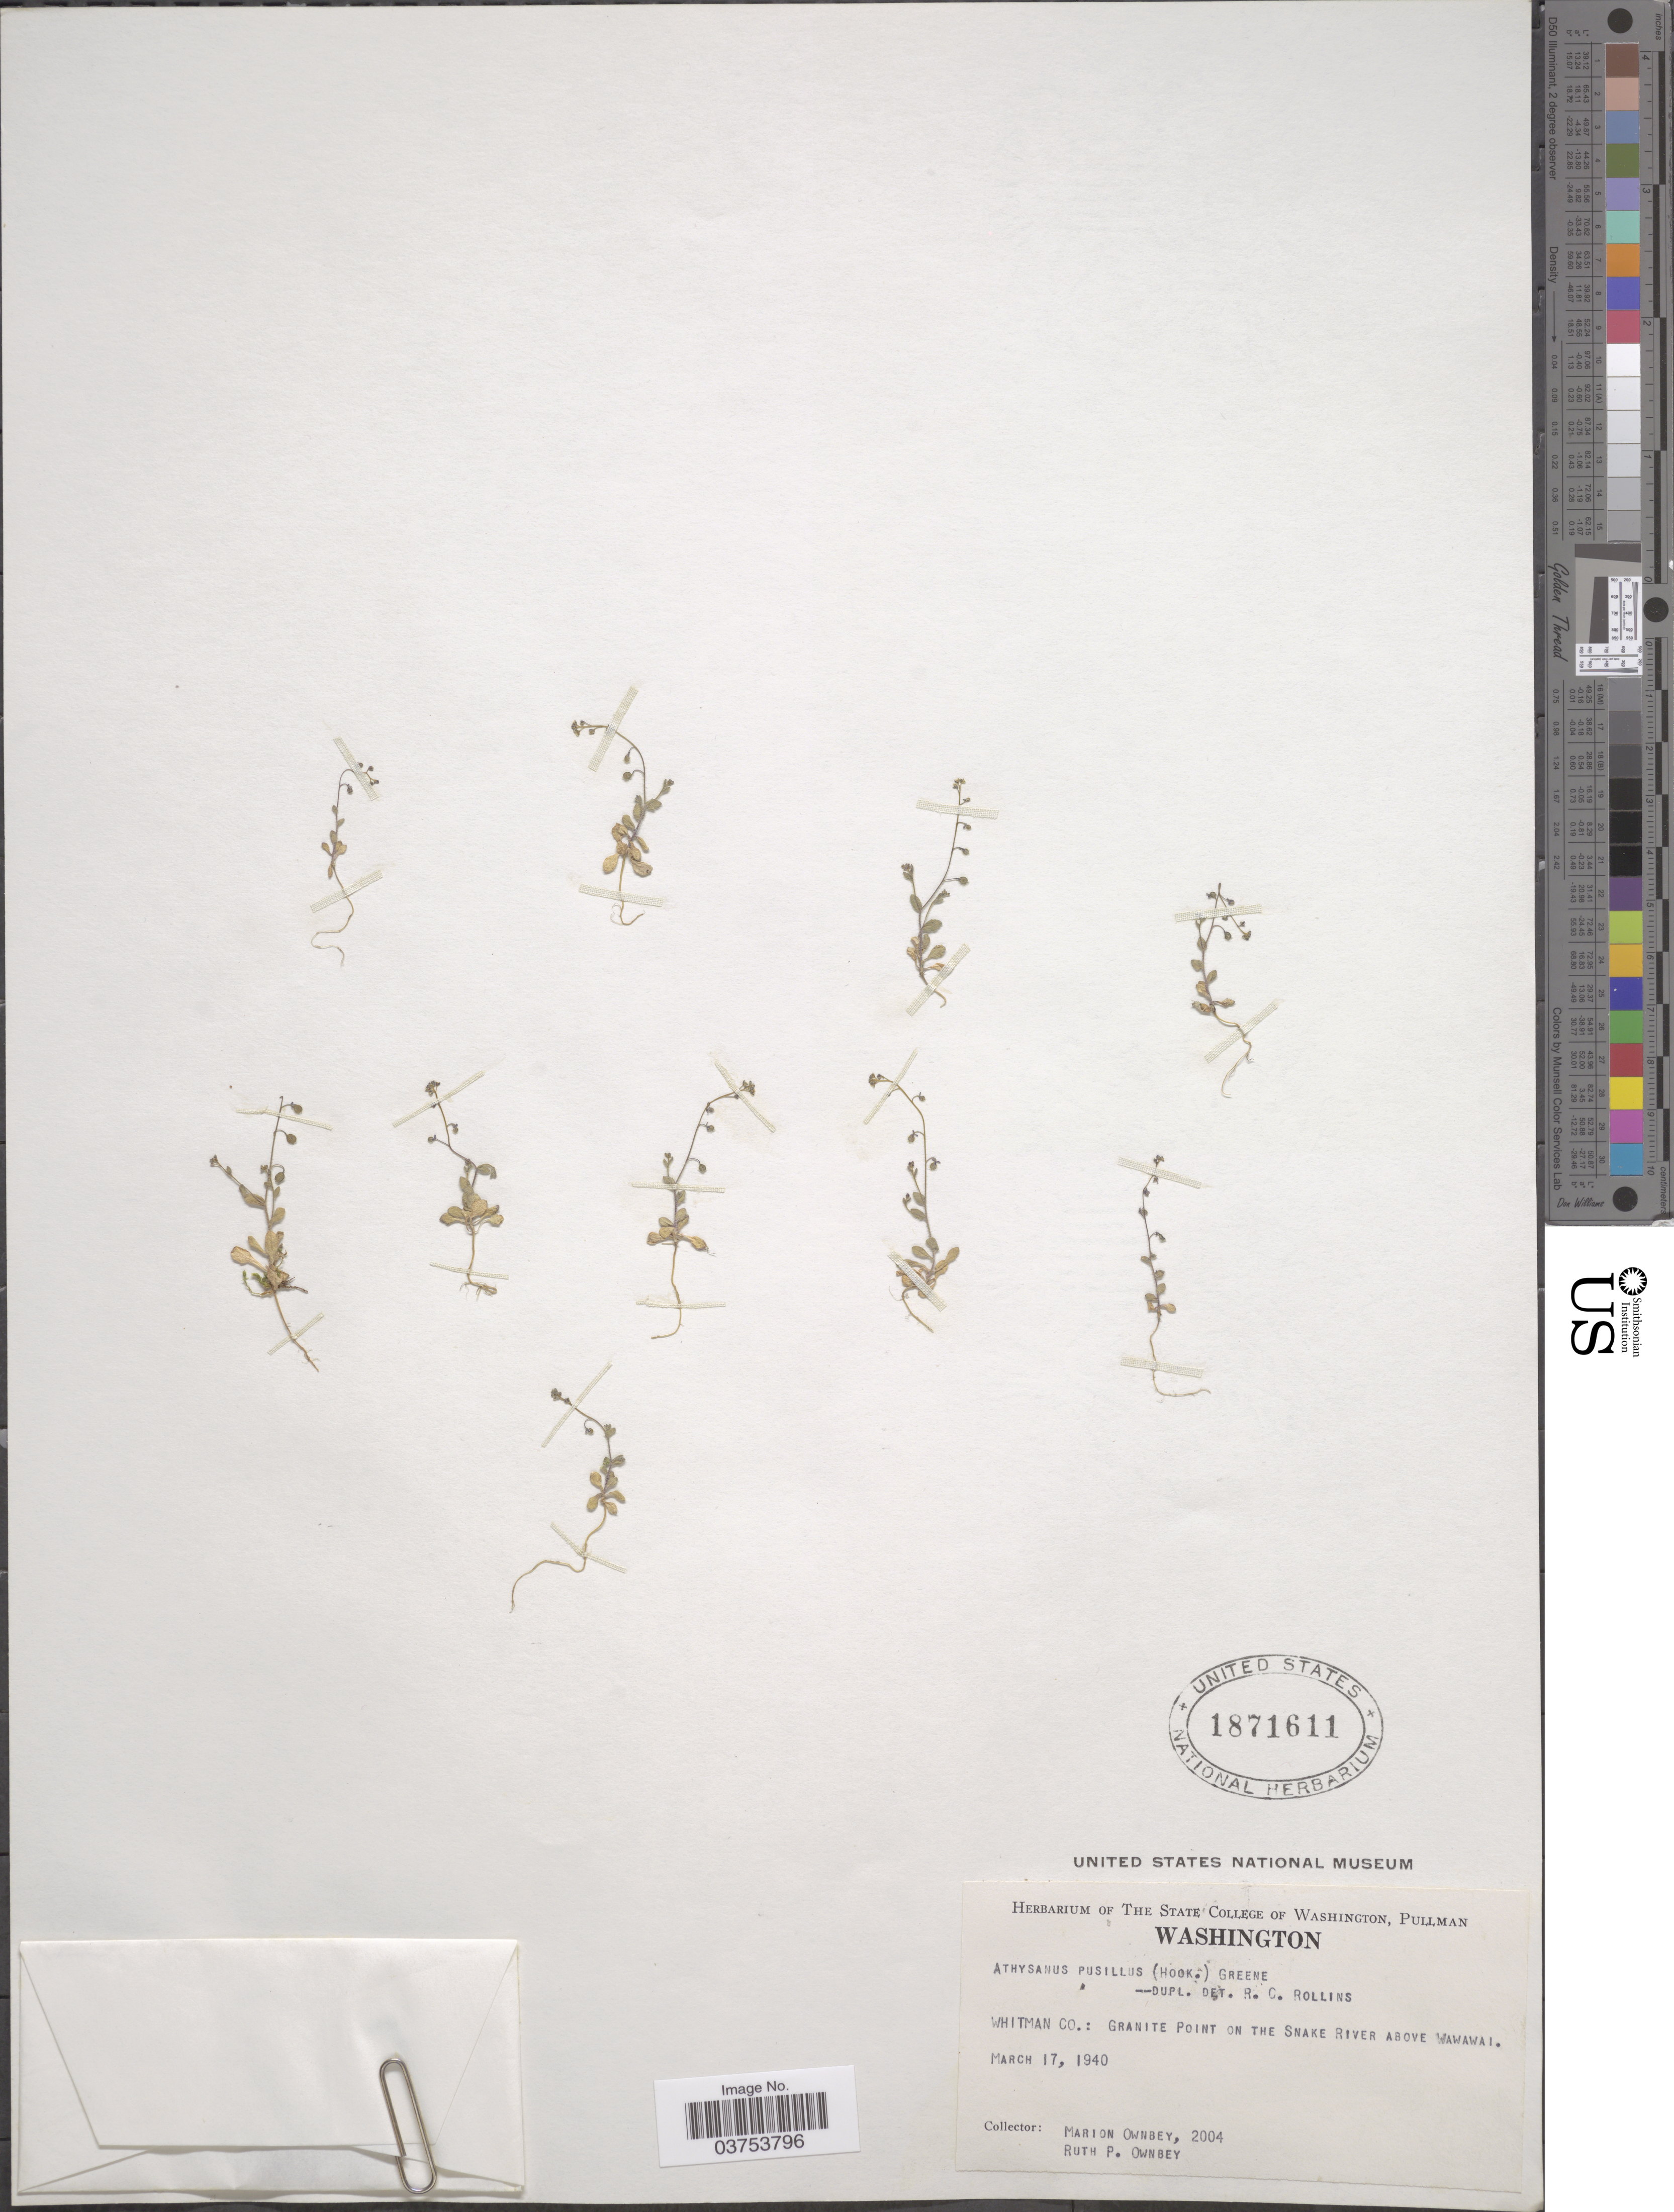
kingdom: Plantae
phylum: Tracheophyta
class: Magnoliopsida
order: Brassicales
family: Brassicaceae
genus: Athysanus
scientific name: Athysanus pusillus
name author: (Hook.) Greene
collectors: M. Ownbey & R. Ownbey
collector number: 2004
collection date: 1940-03-17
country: United States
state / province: Washington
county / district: Whitman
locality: Whitman Co.: Granite Point on the Snake River above Wawawai.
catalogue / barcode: US 1871611